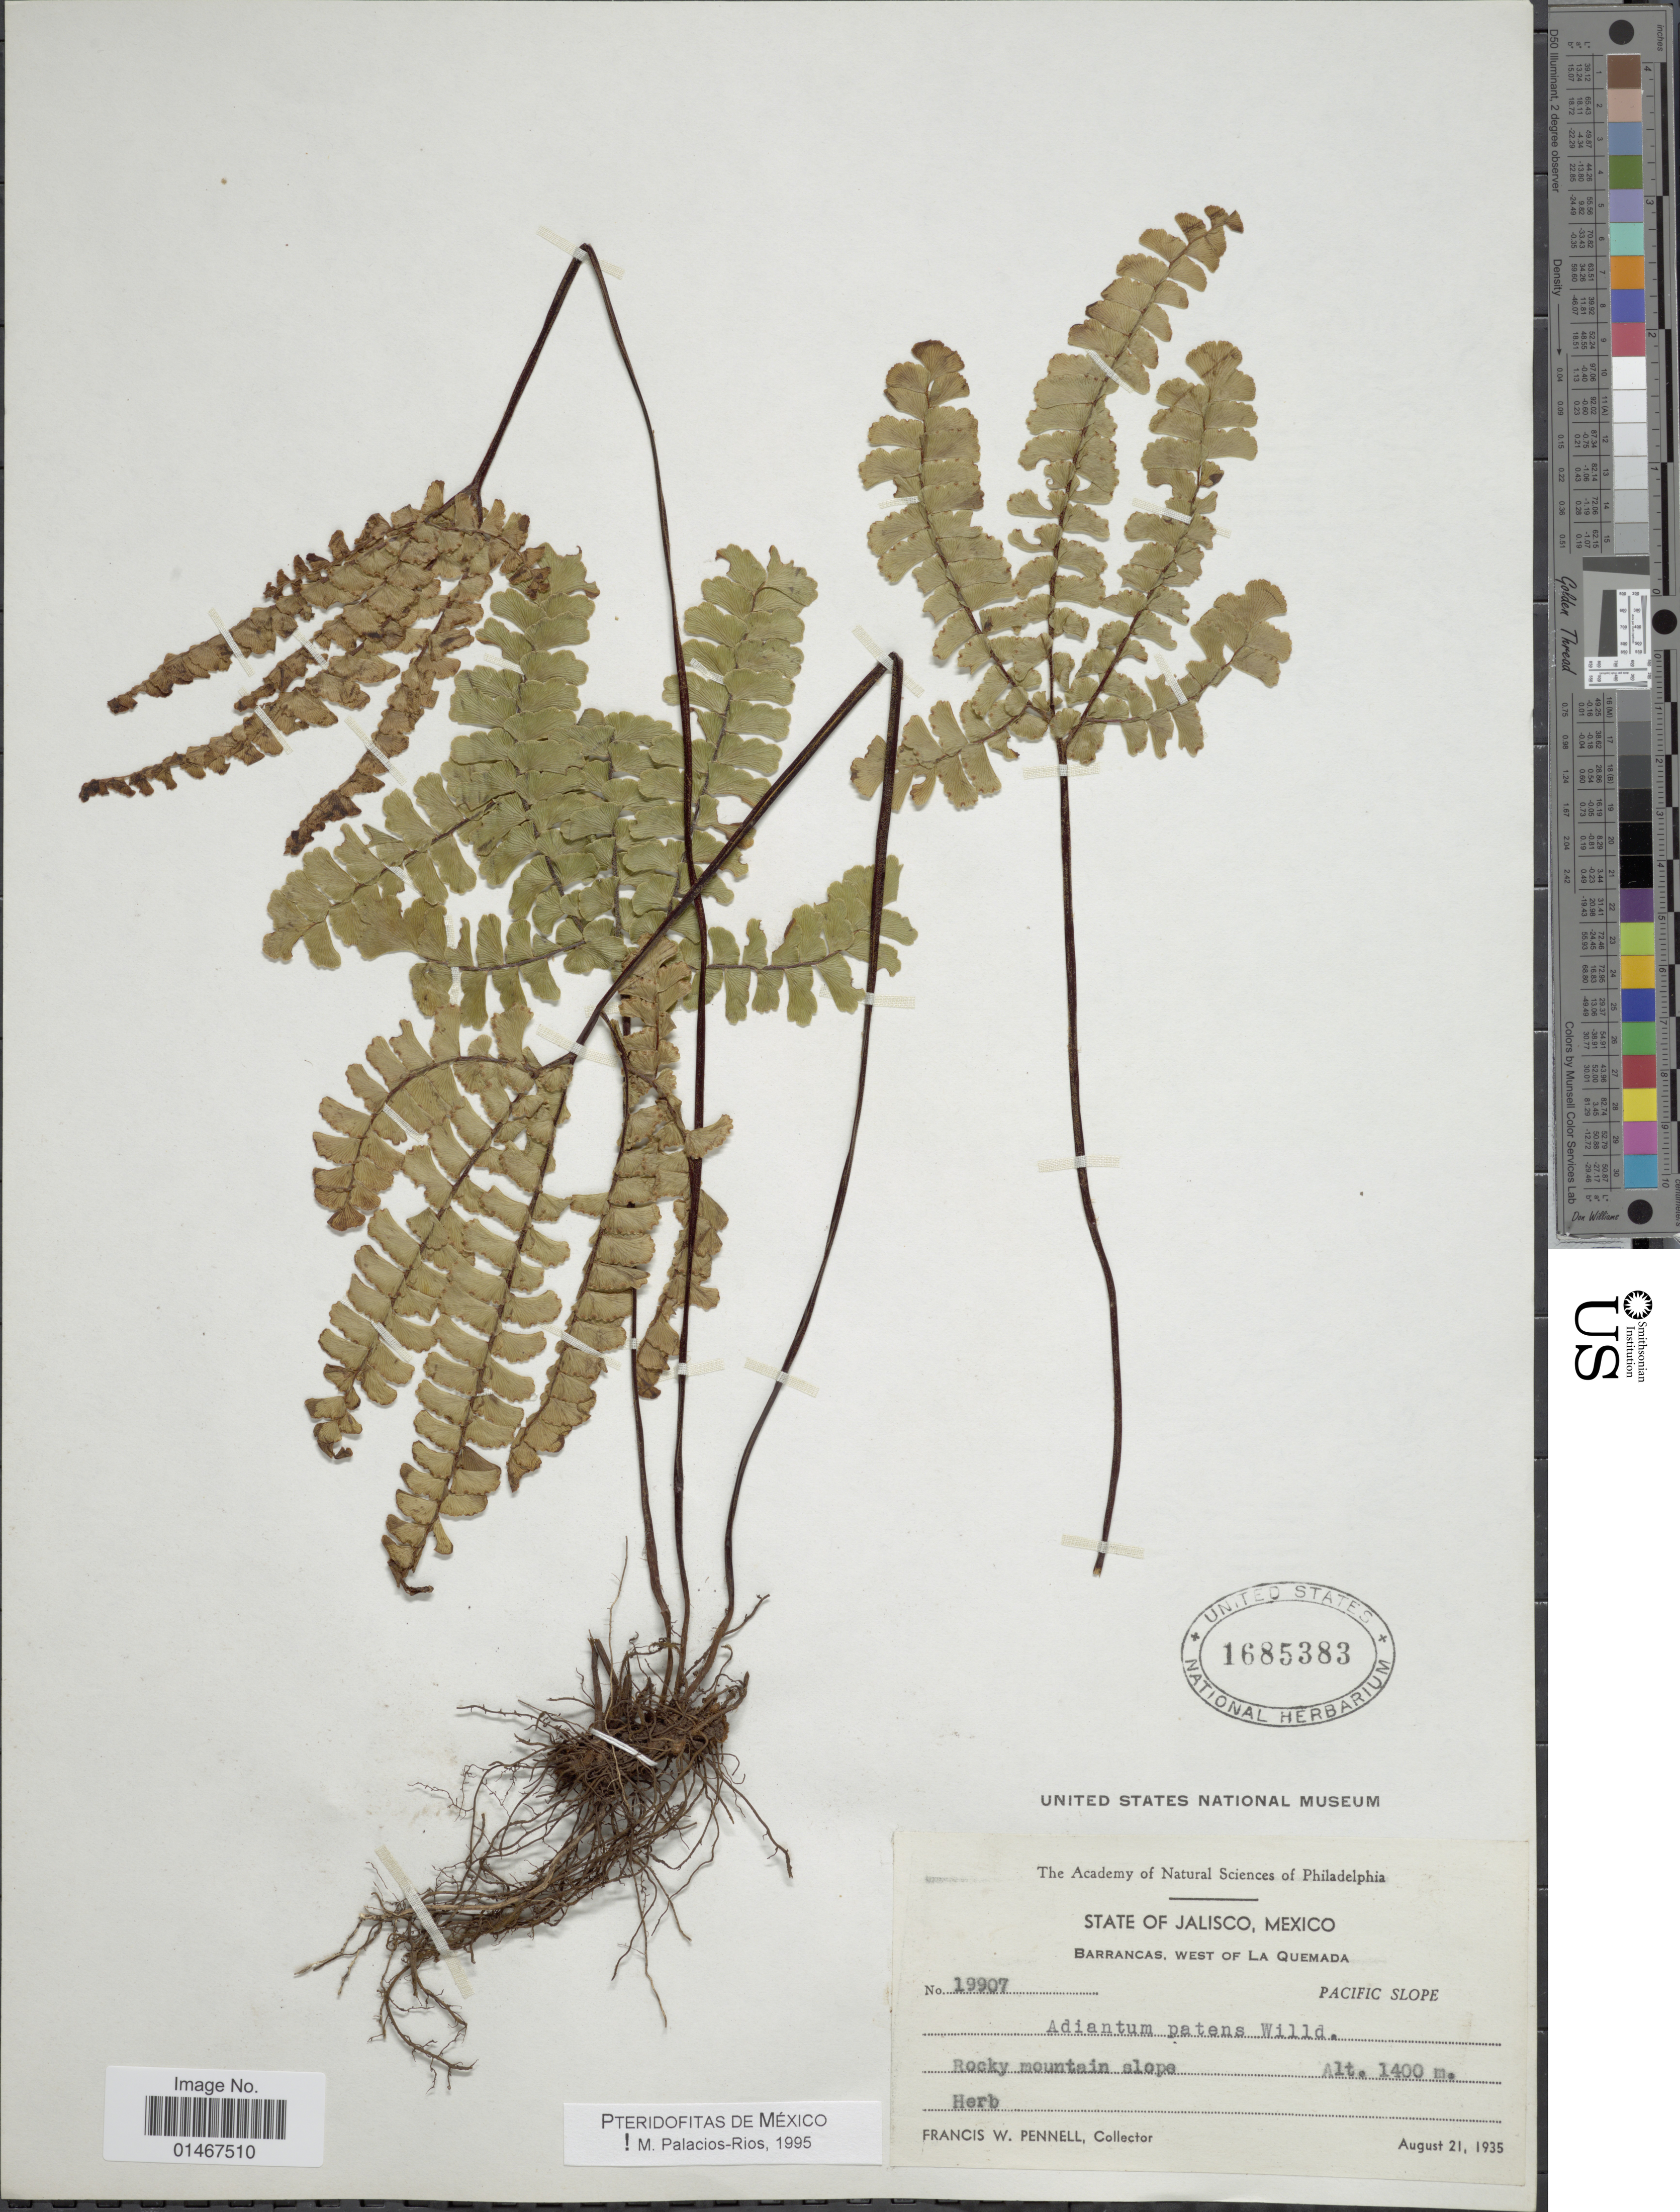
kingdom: Plantae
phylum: Tracheophyta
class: Polypodiopsida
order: Polypodiales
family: Pteridaceae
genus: Adiantum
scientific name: Adiantum patens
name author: Willd.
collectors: F. W. Pennell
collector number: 19907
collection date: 1935-08-21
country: Mexico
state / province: Jalisco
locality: State of Jalisco. Barrancas, West of La Quemada. Pacific slope.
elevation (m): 1400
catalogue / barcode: US 1685383